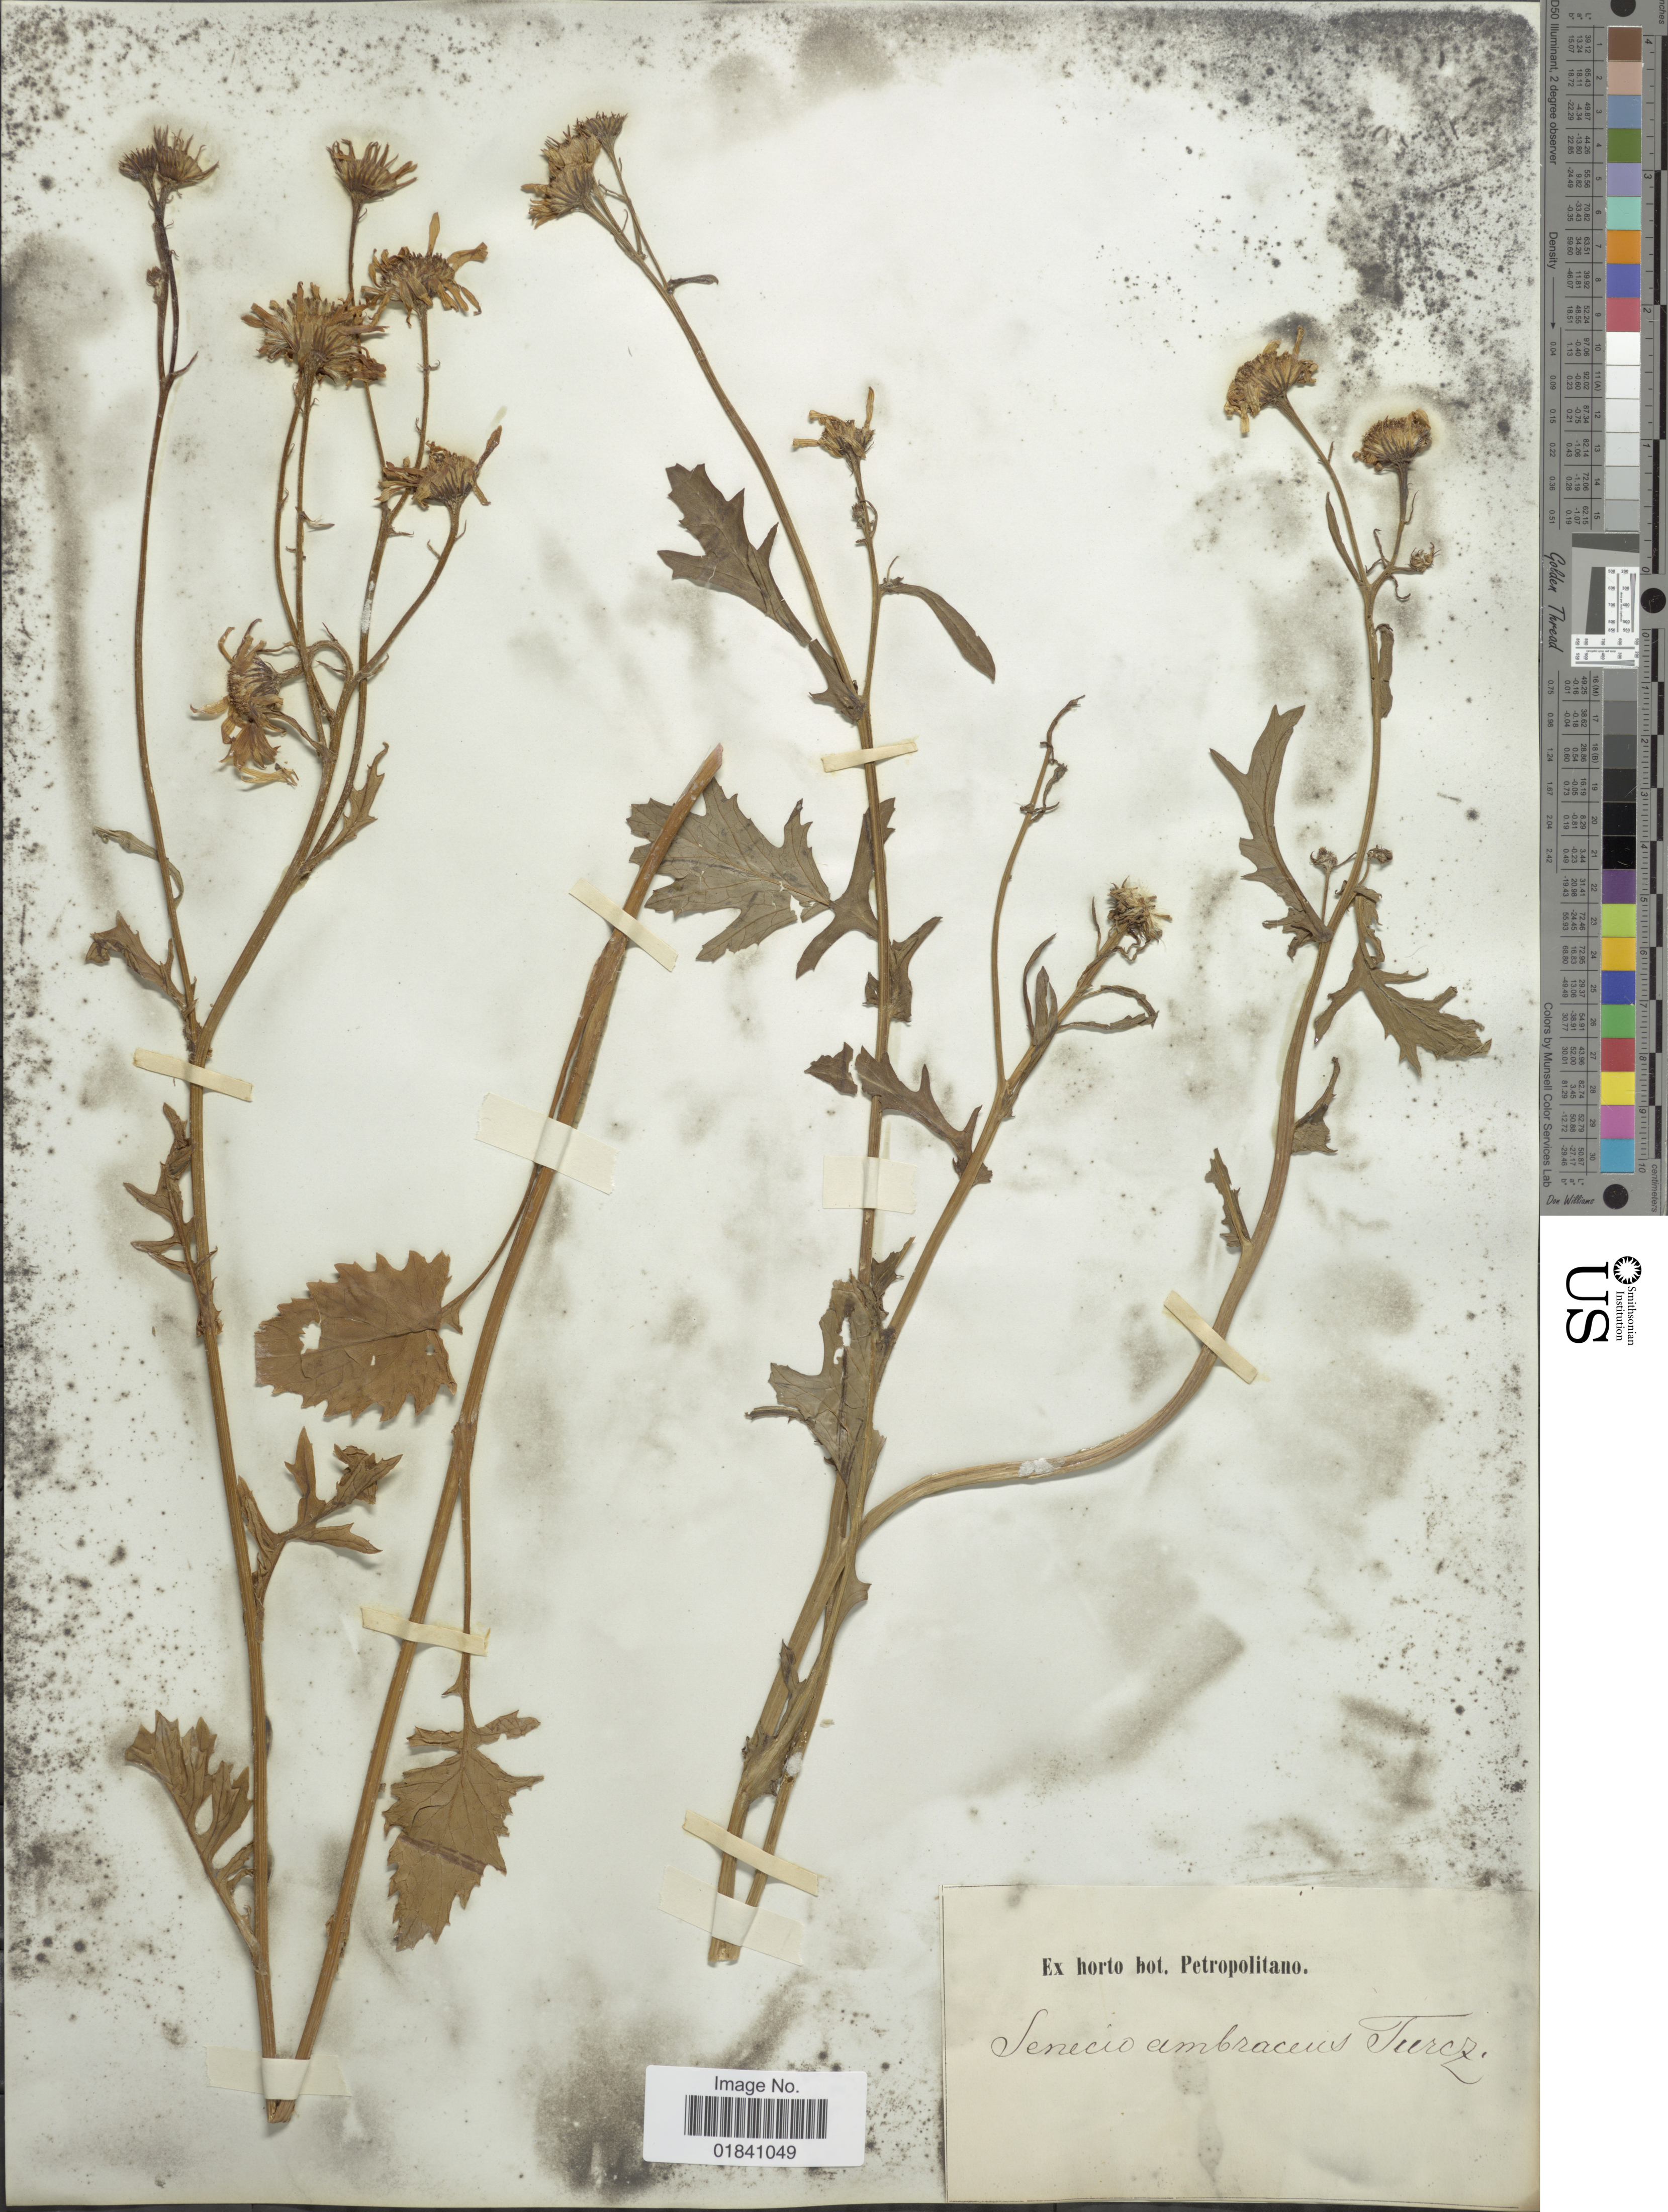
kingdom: Plantae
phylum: Tracheophyta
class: Magnoliopsida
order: Asterales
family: Asteraceae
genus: Senecio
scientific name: Senecio ambraceus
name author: Turcz.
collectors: ex Horto Bot. Petropolitano